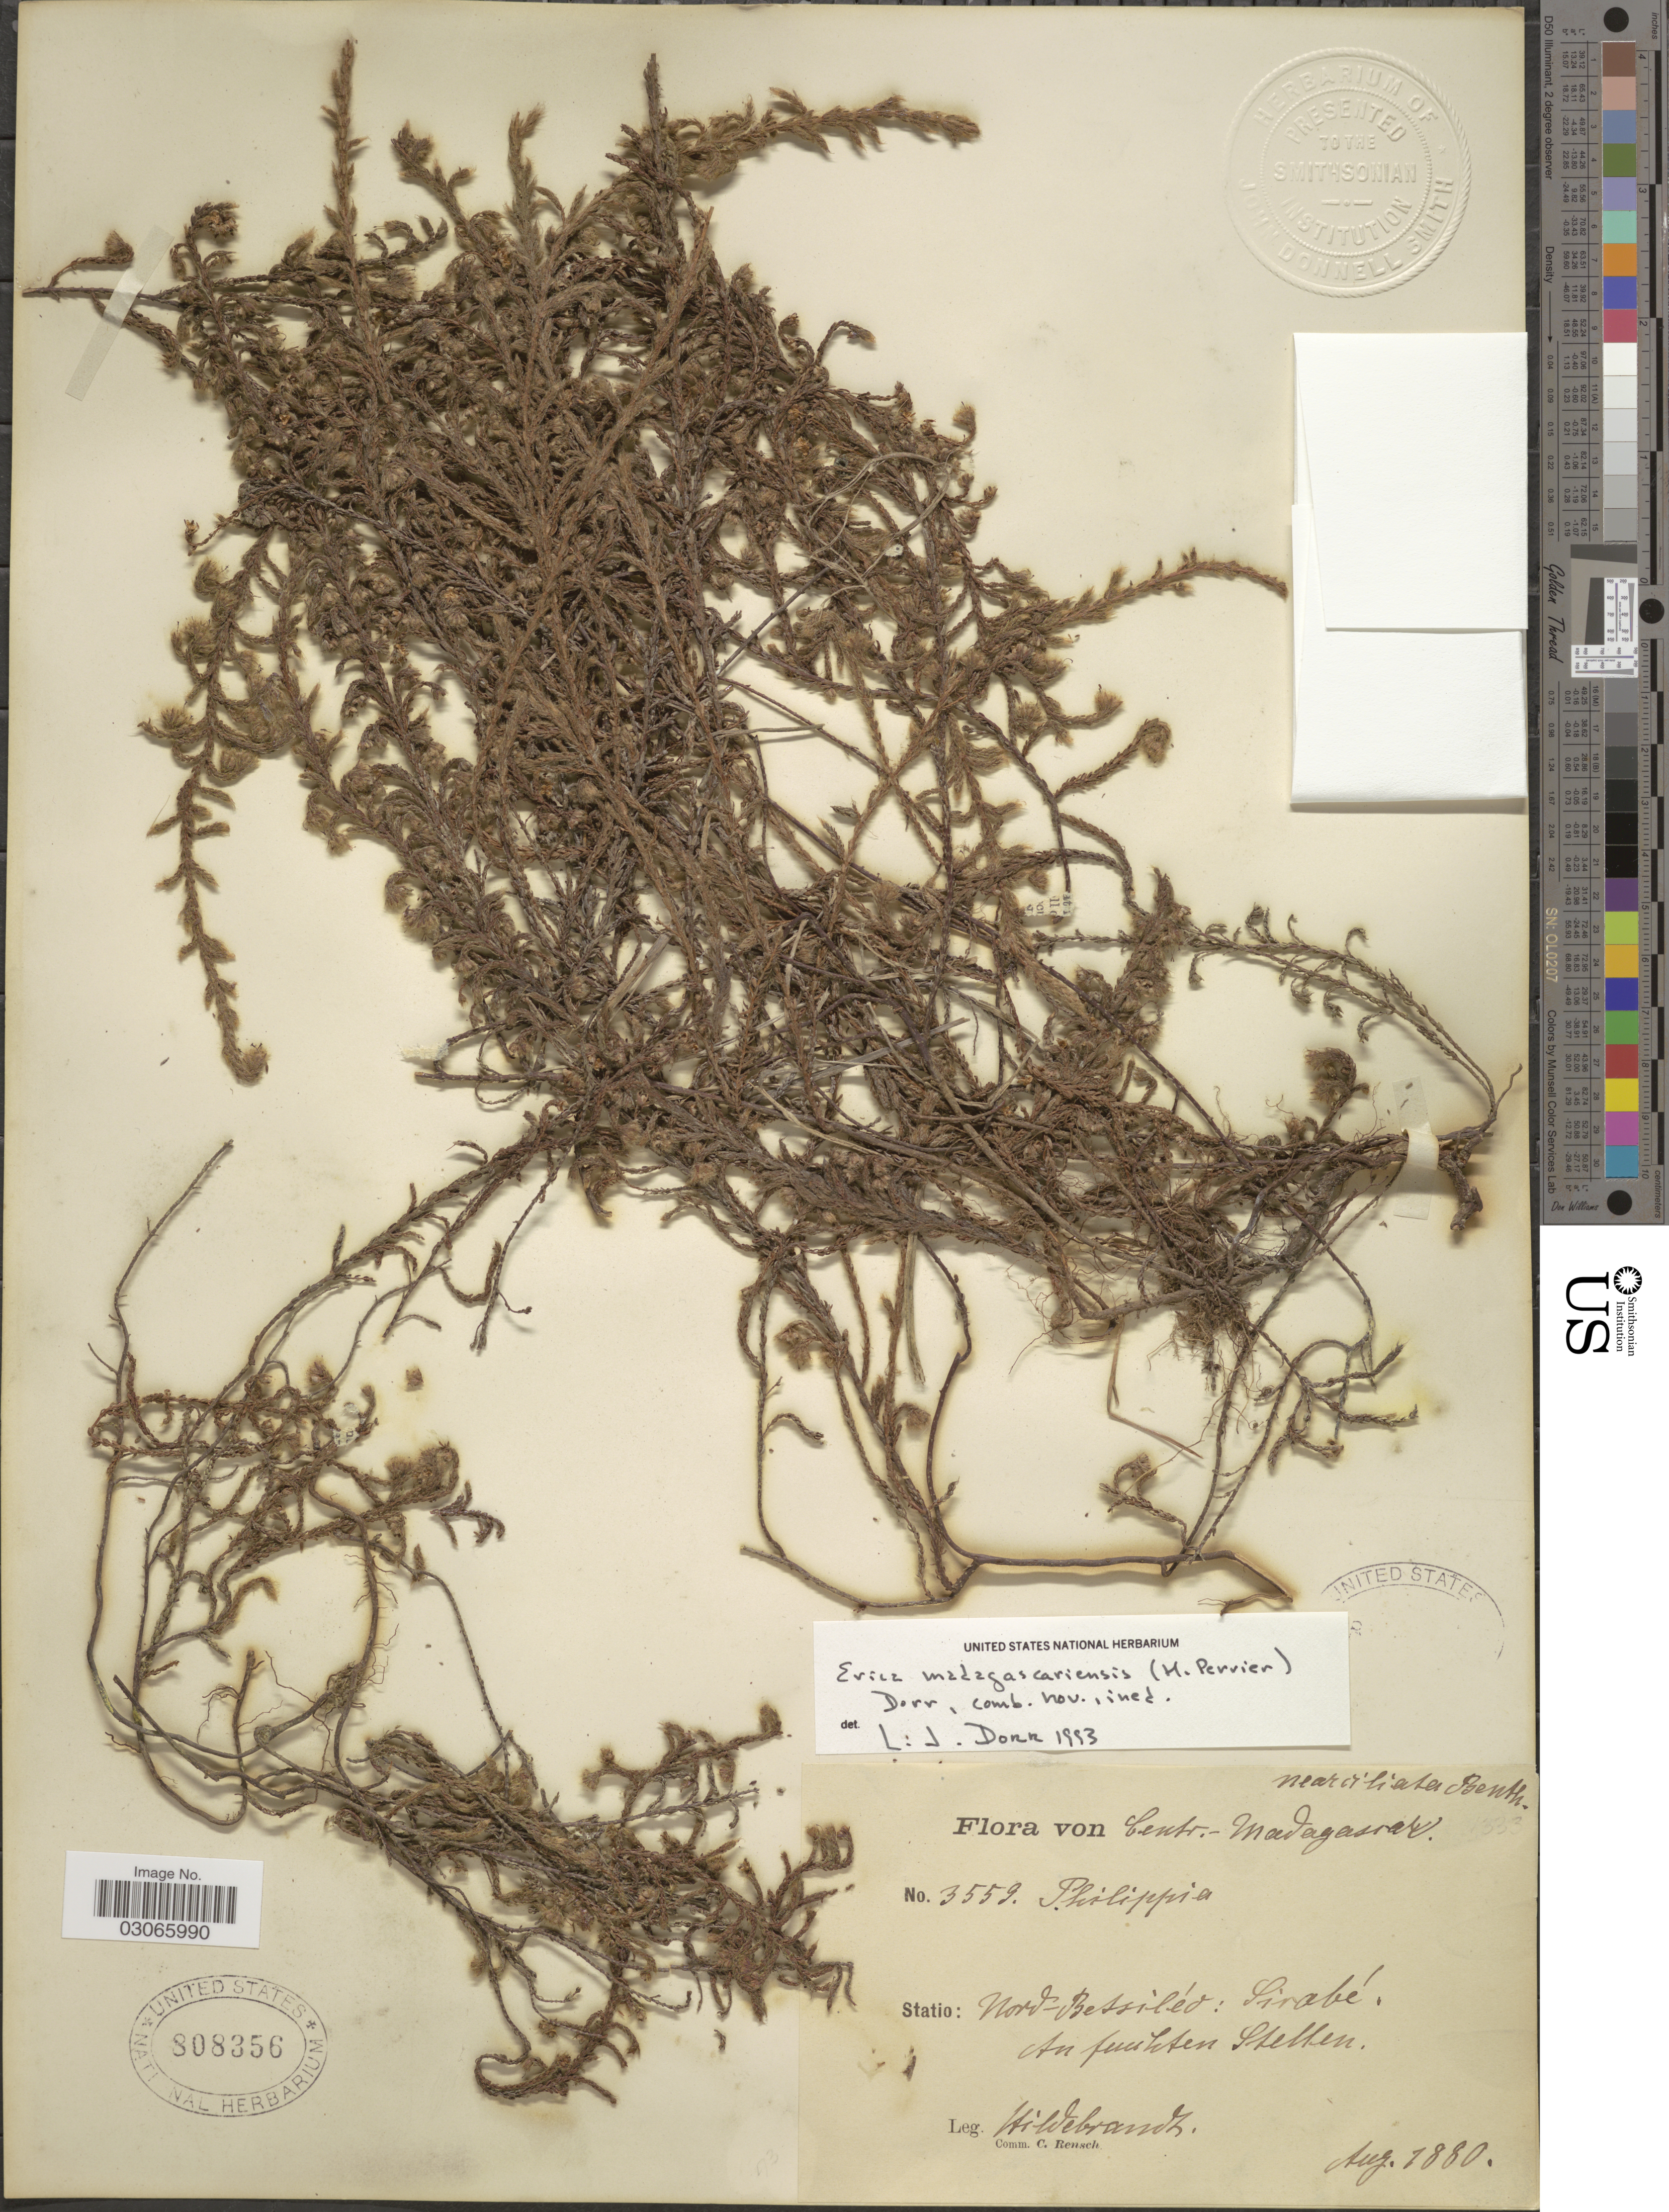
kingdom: Plantae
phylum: Tracheophyta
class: Magnoliopsida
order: Ericales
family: Ericaceae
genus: Erica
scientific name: Erica madagascariensis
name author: (H. Perrier) Dorr & E.G.H. Oliv.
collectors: A. Webrandt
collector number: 3559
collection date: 1880-08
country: Madagascar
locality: Centr.-Madagascar. Nord-Bessiléo: Sirabé.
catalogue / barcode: US 808356